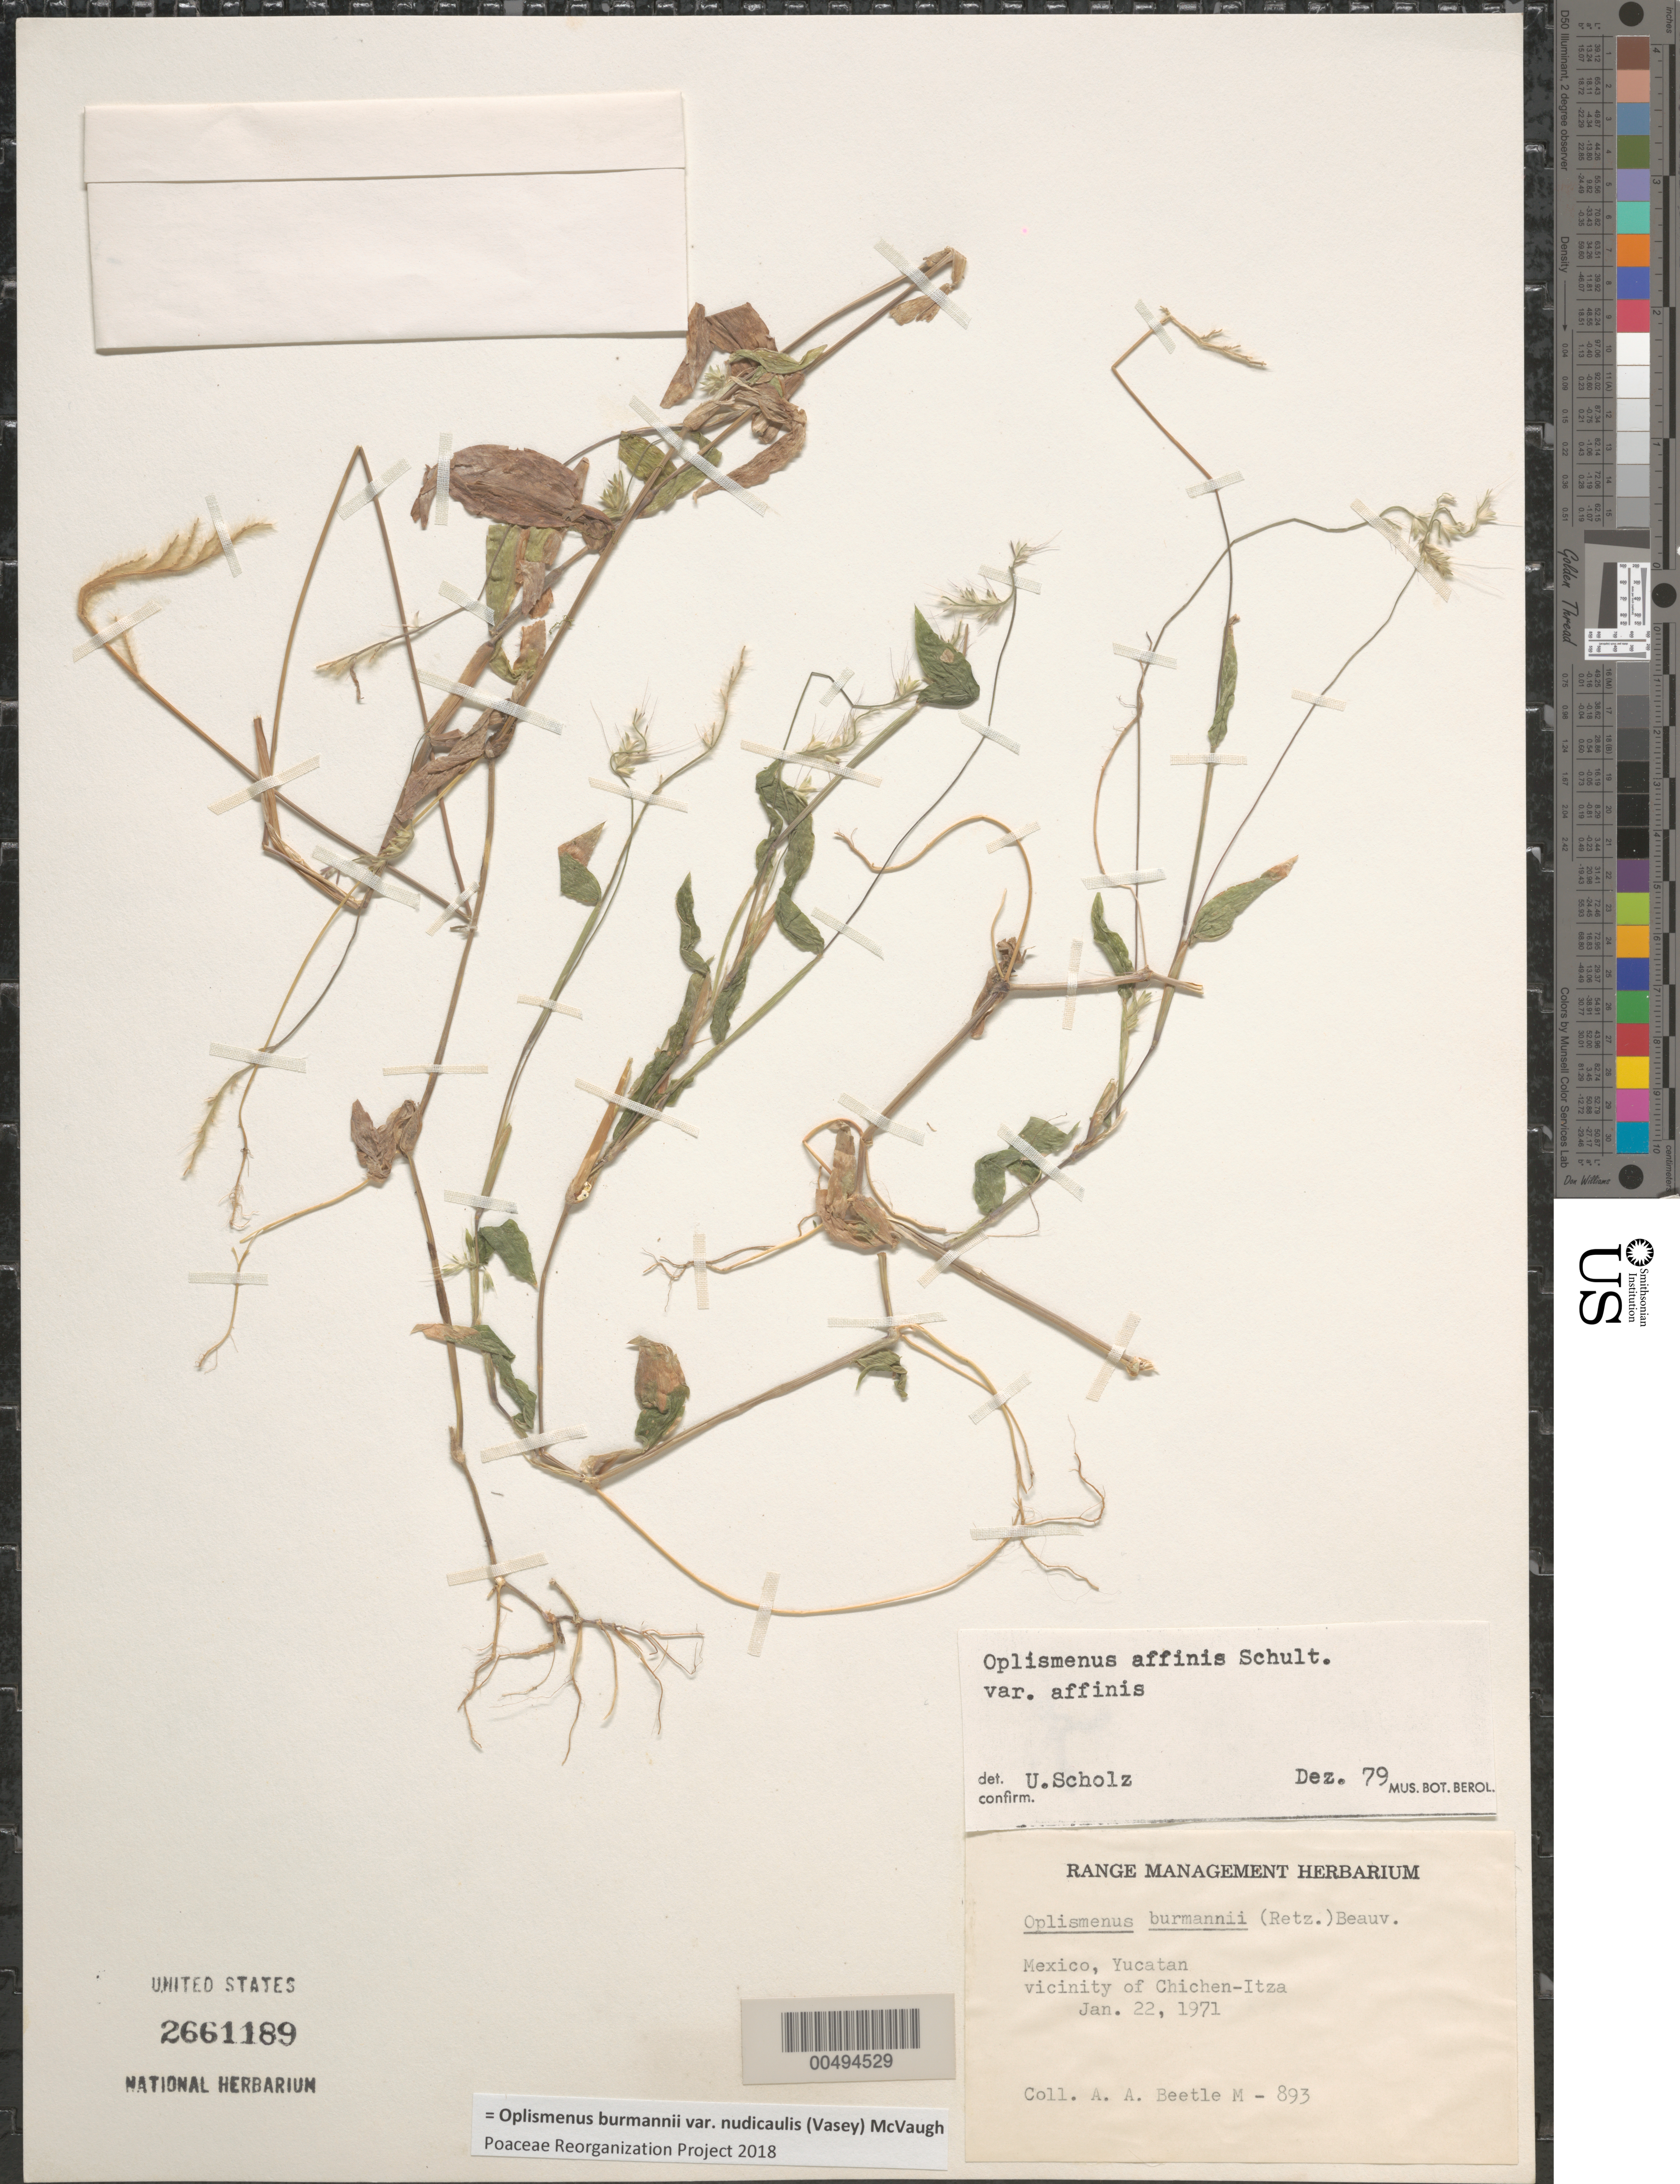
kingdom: Plantae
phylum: Tracheophyta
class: Liliopsida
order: Poales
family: Poaceae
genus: Oplismenus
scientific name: Oplismenus burmannii var. nudicaulis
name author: (Vasey) McVaugh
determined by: Poaceae Reorganization Project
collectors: A. A. Beetle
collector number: M-893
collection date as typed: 22 Jan 1971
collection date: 1971-01-22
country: Mexico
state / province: Yucatan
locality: Vicinity of Chichen-Itza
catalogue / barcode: US 2661189